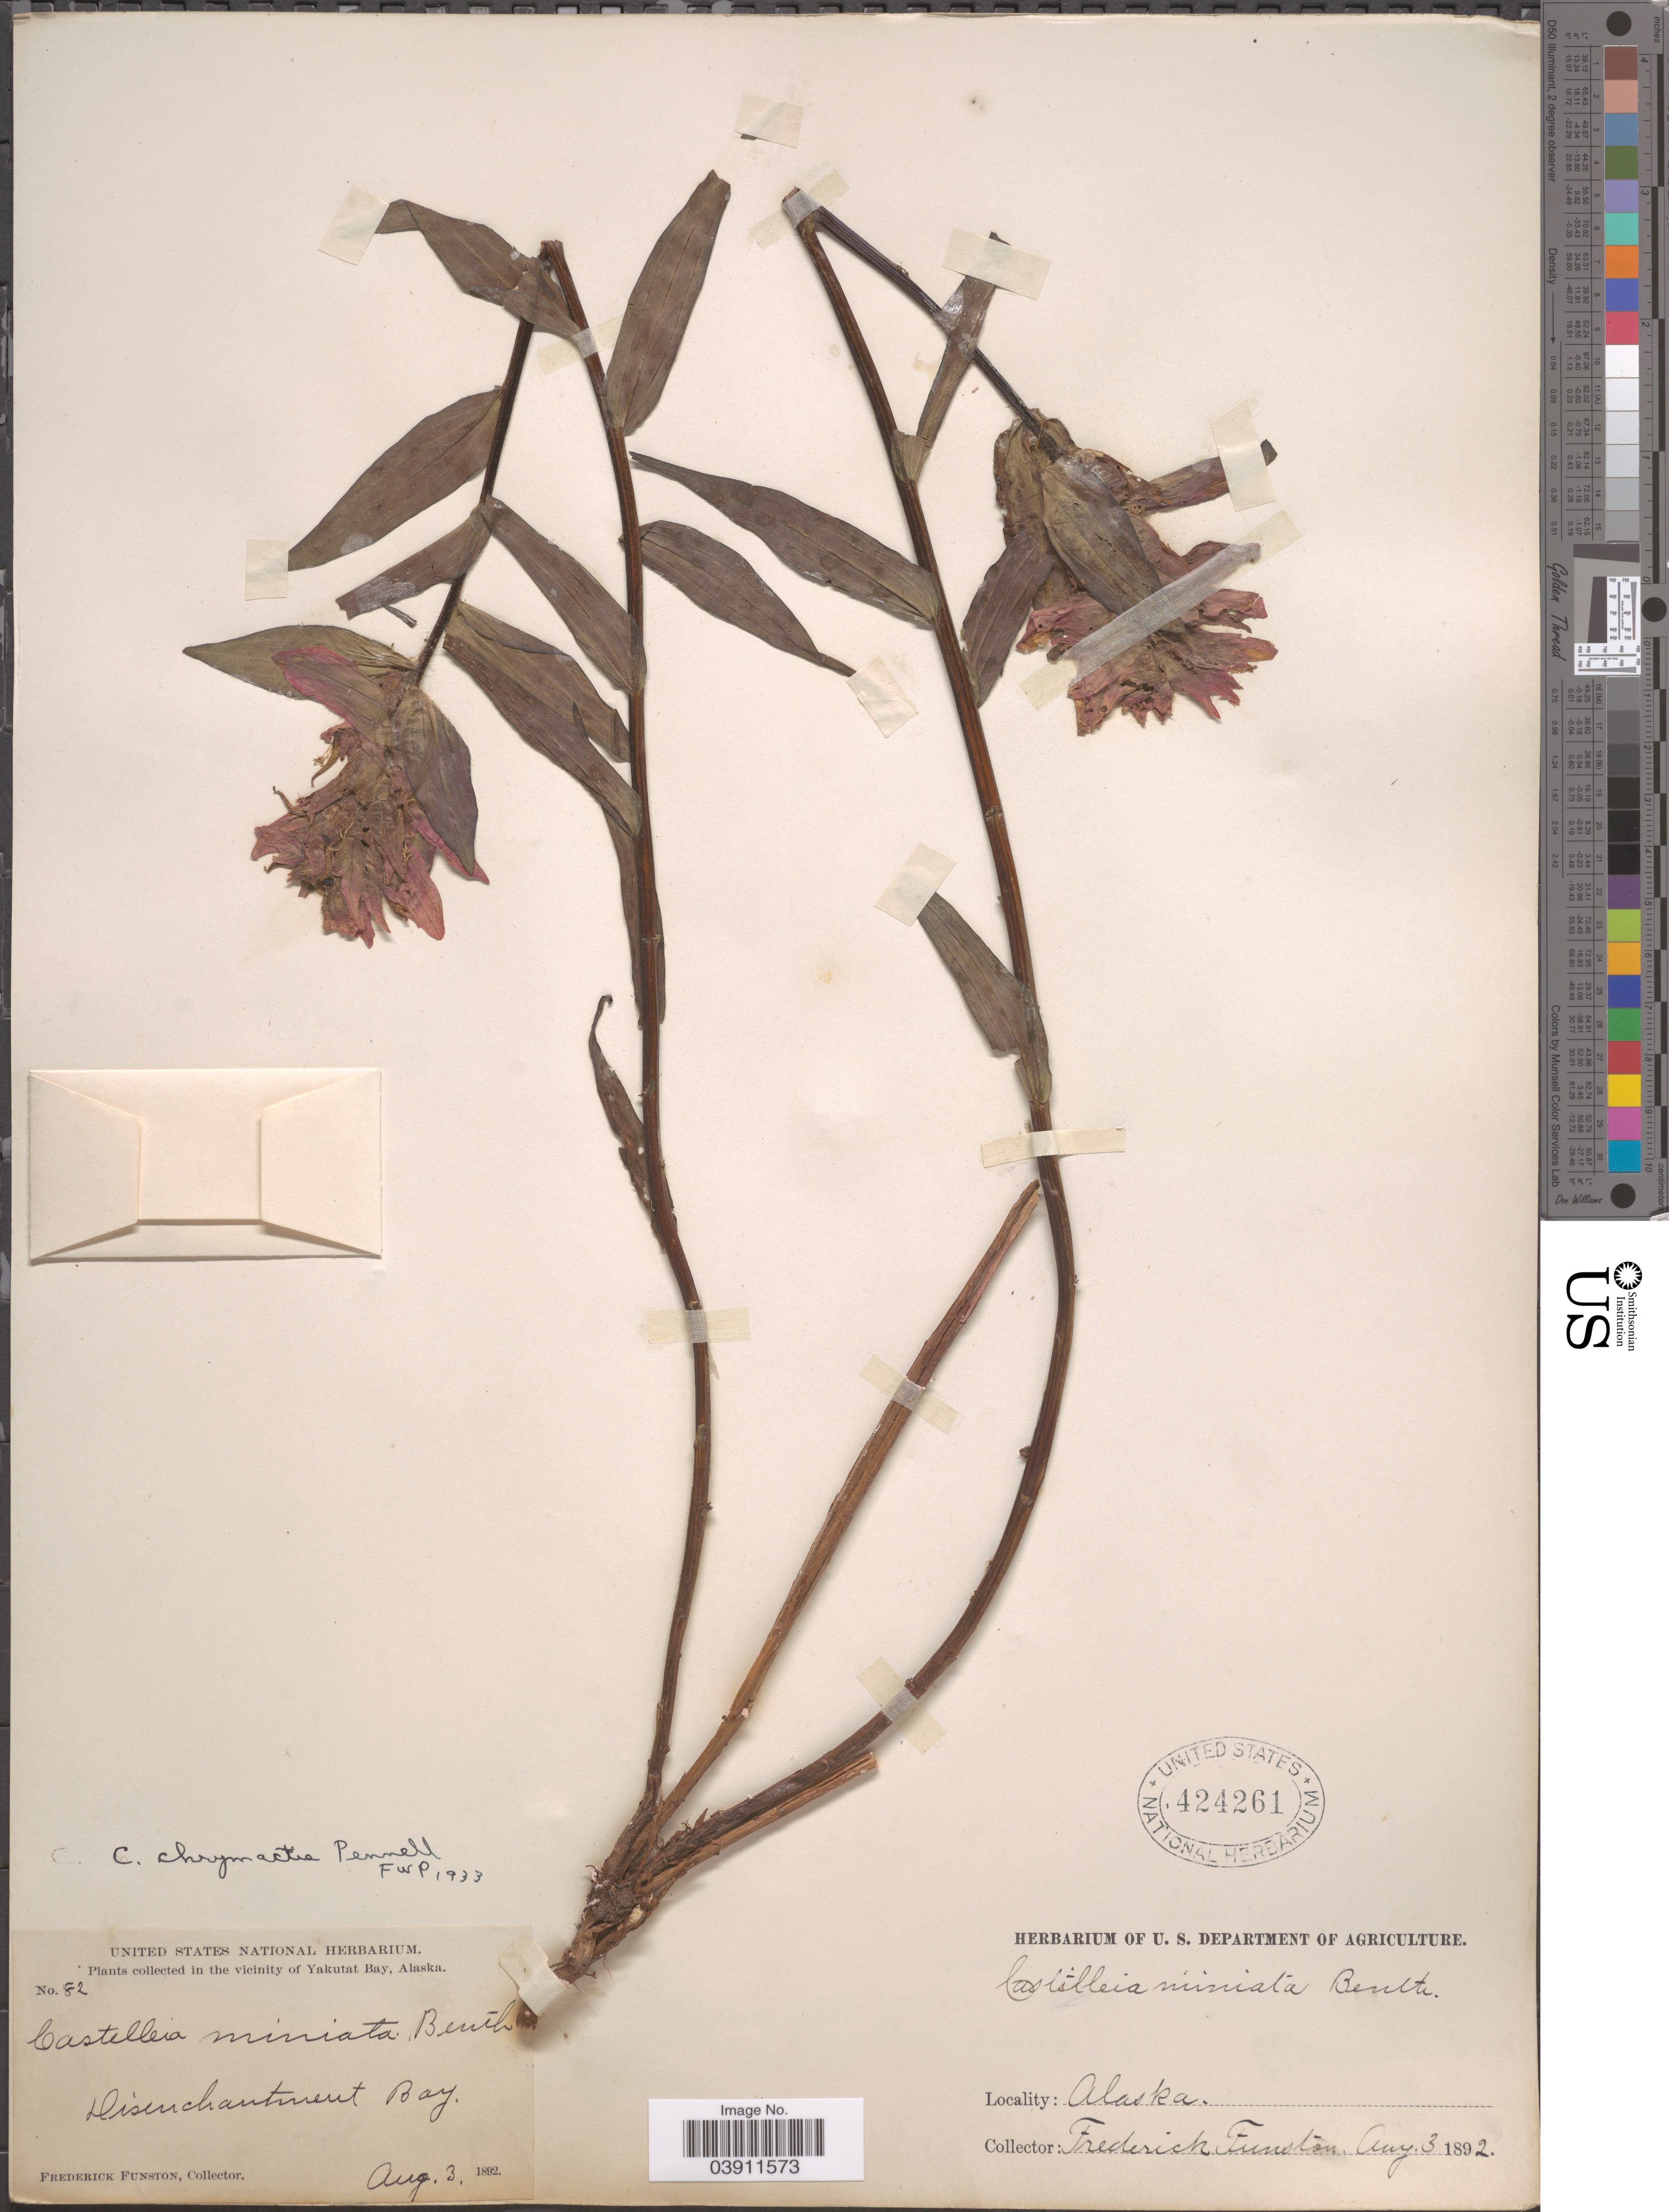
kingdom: Plantae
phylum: Tracheophyta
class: Magnoliopsida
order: Lamiales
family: Orobanchaceae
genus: Castilleja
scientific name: Castilleja chrymactis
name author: Pennell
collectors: F. Funston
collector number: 82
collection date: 1892-08-03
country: United States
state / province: Alaska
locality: In the vicinity of Yakutat Bay. Disenchantment Bay.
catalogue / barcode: US 424261